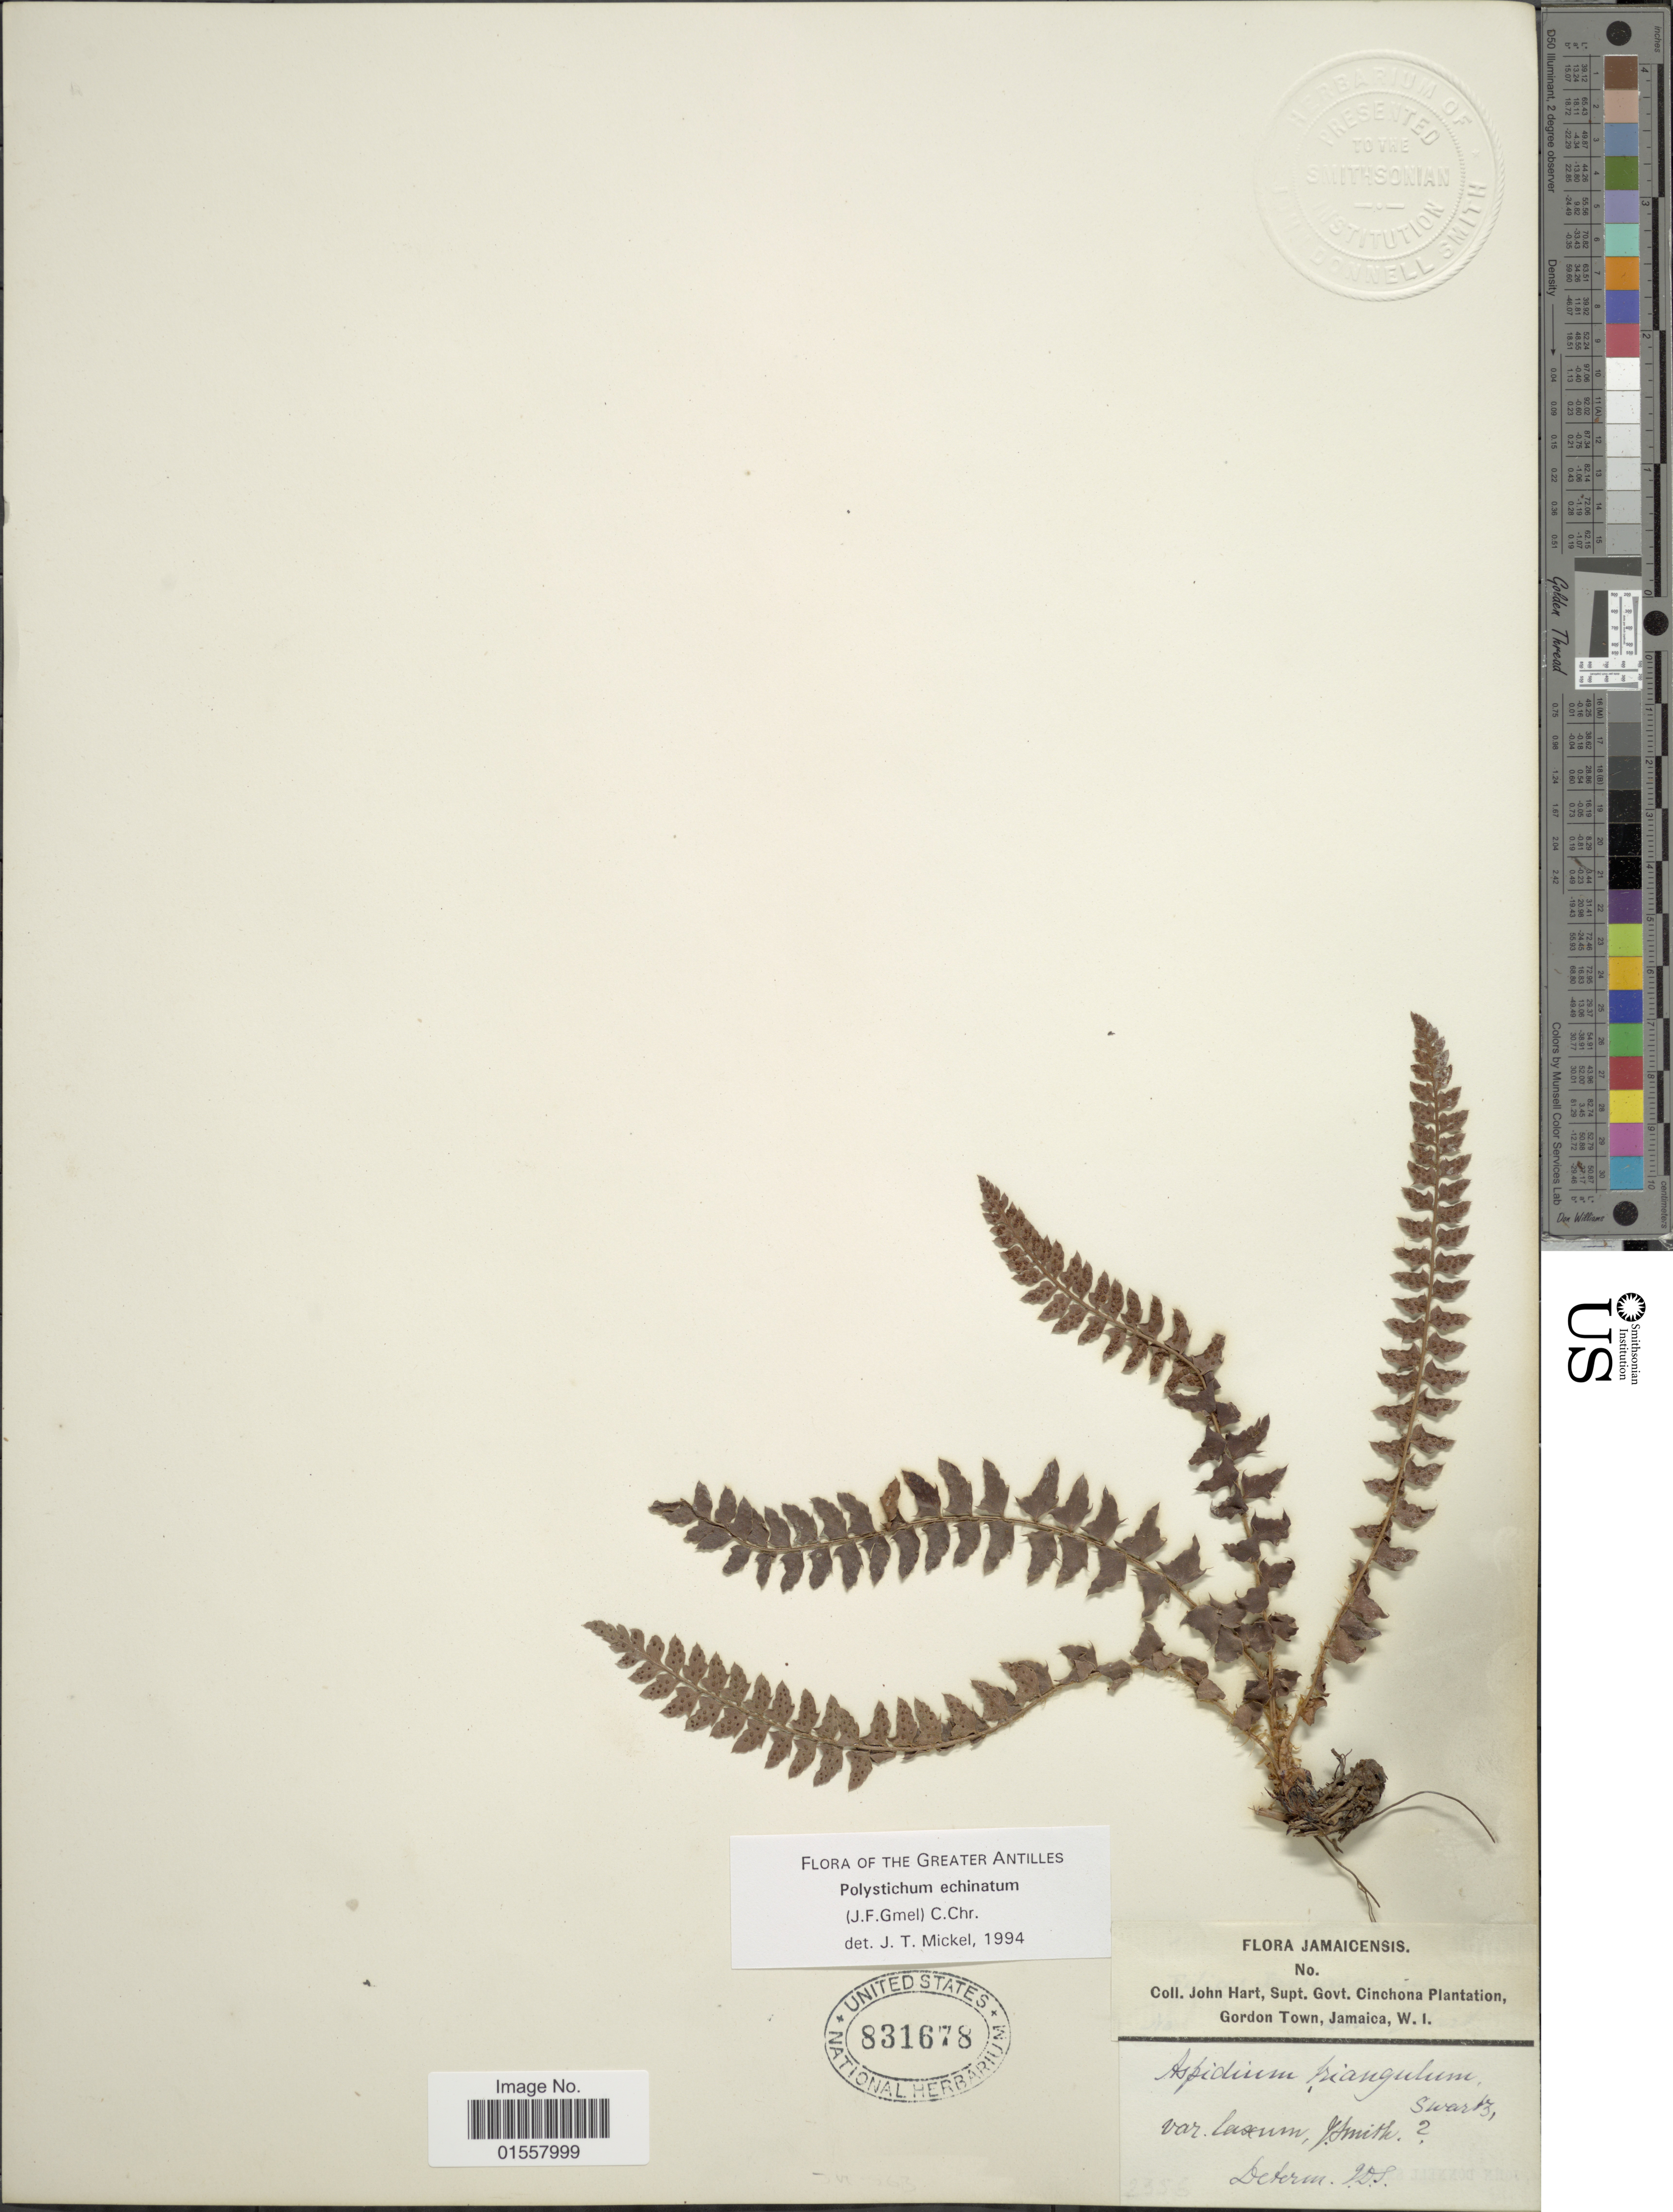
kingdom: Plantae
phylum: Tracheophyta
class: Polypodiopsida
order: Polypodiales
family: Dryopteridaceae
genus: Polystichum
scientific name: Polystichum echinatum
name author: (J.F. Gmel.) C. Chr.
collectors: J. H. Hart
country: Jamaica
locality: Jamaicensis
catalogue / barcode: US 831678